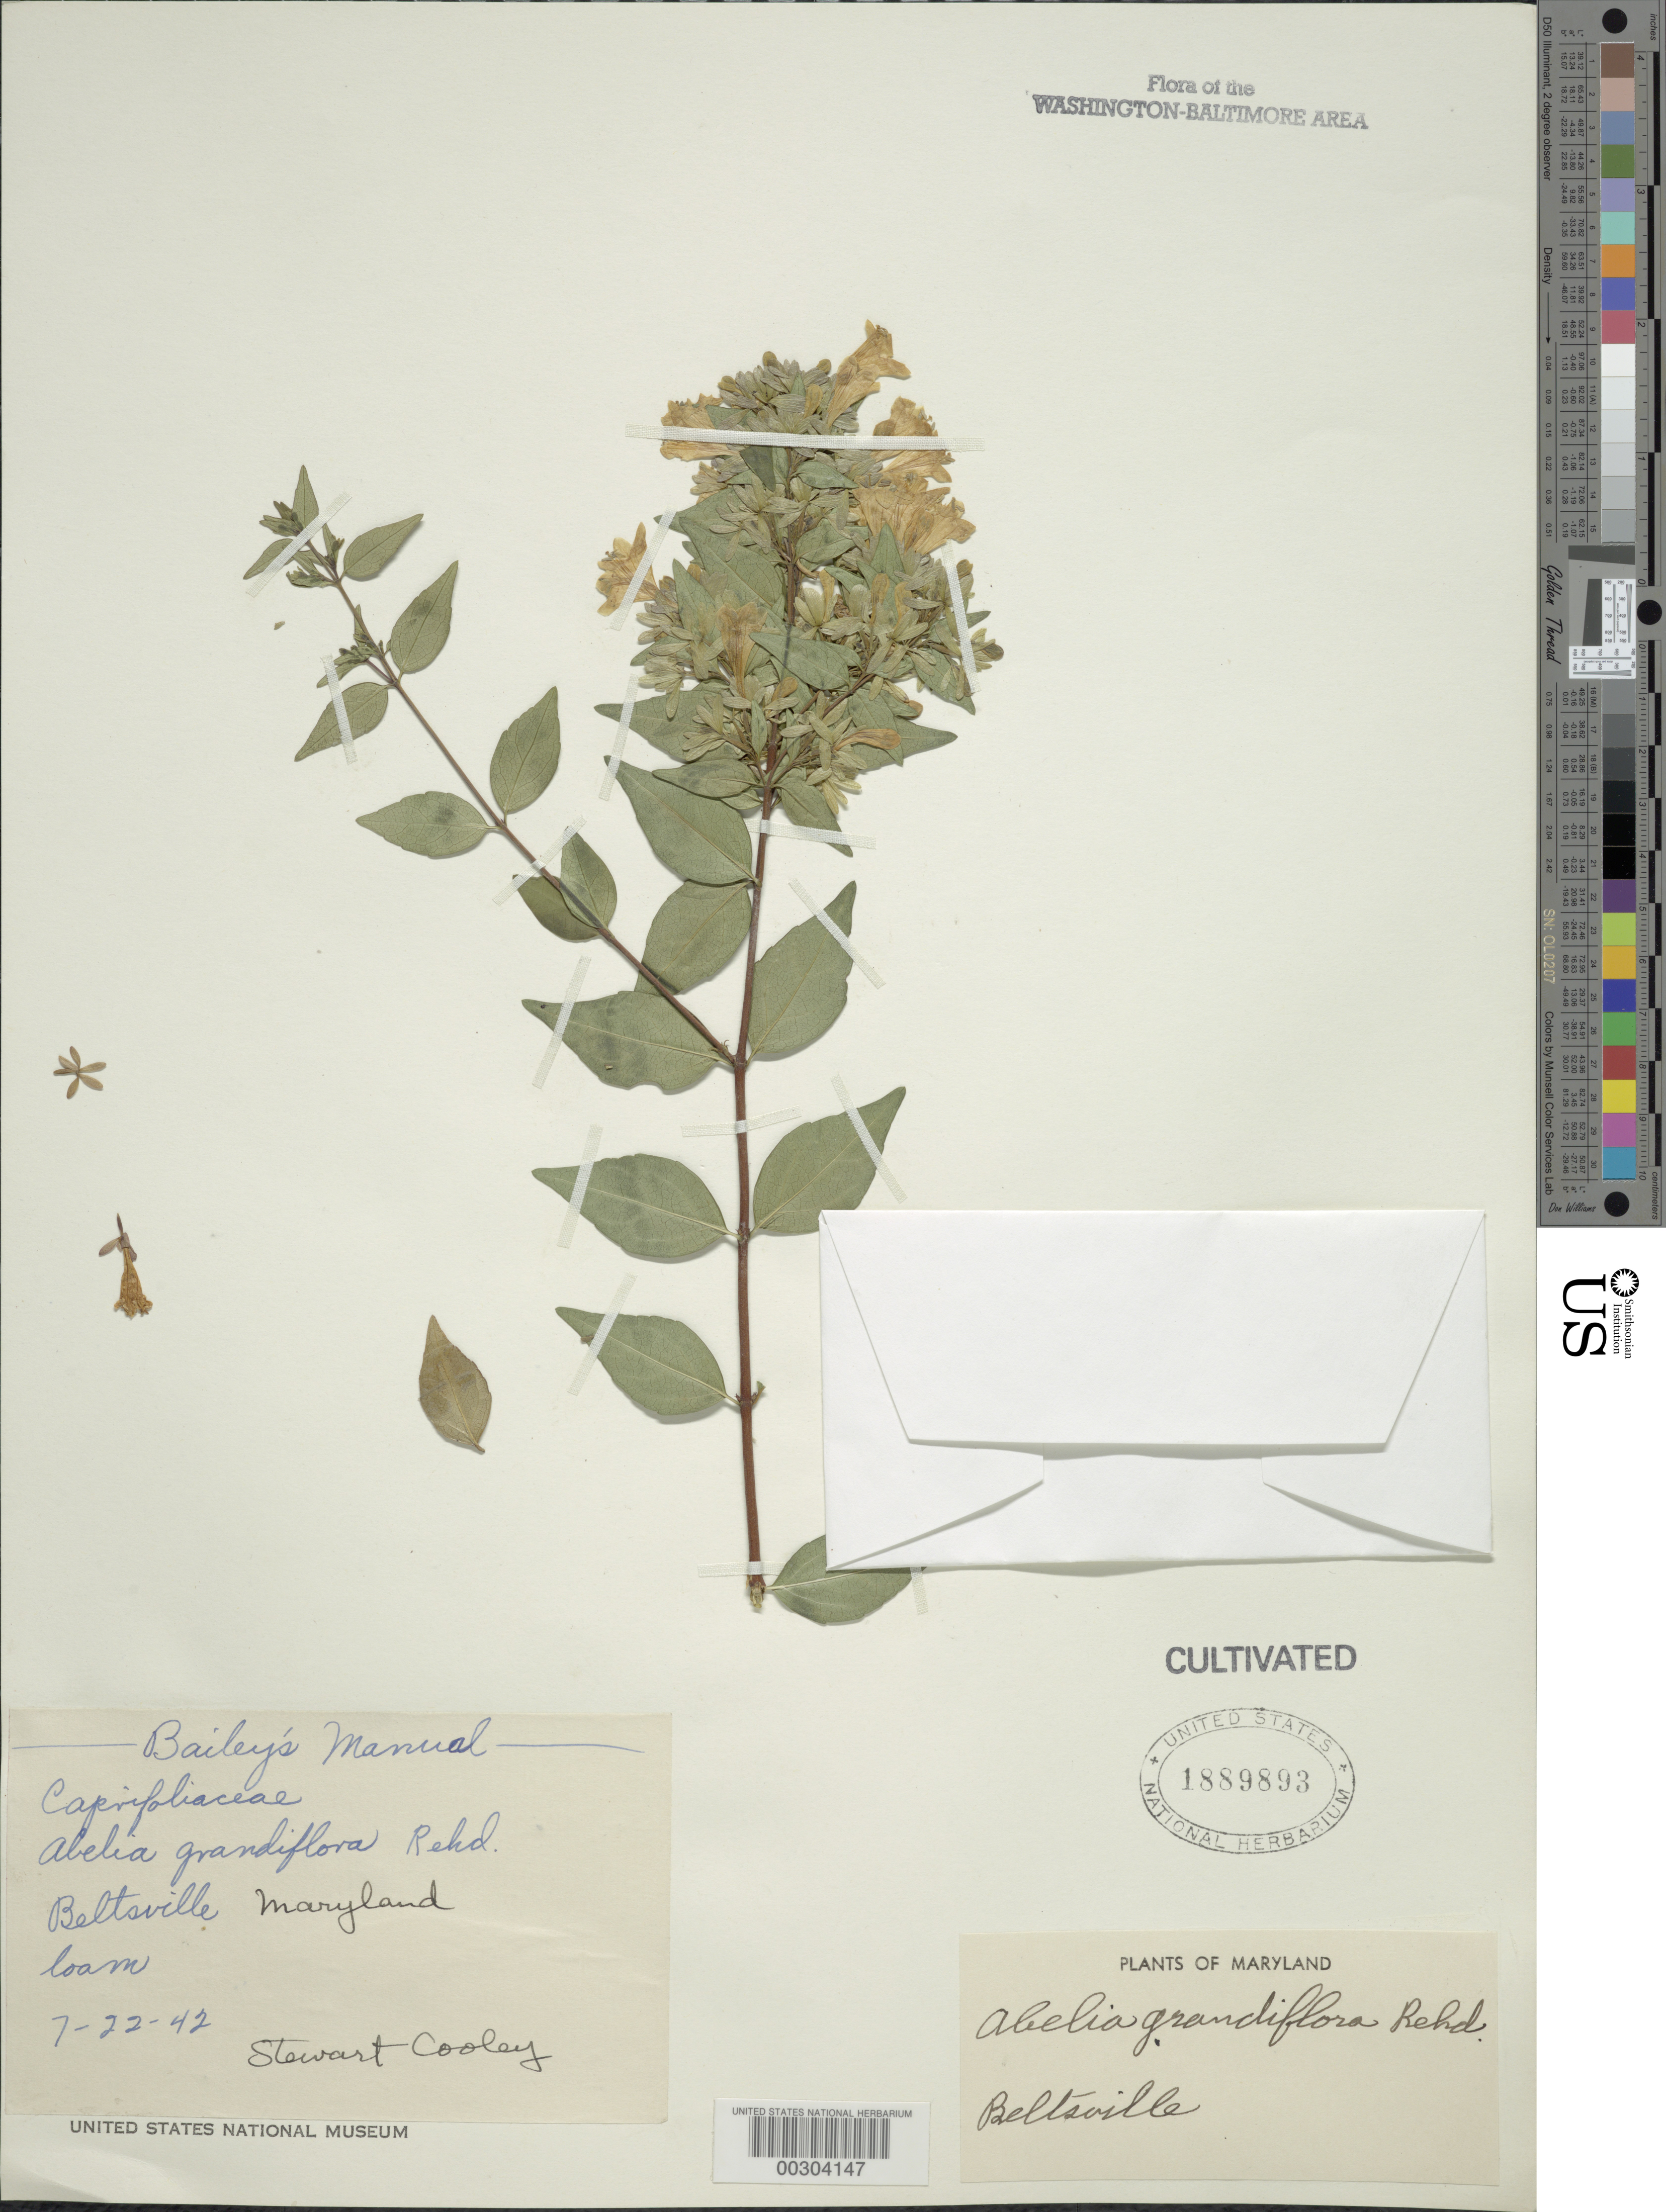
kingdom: Plantae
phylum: Tracheophyta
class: Magnoliopsida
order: Dipsacales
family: Caprifoliaceae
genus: Abelia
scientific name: Abelia grandiflora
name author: (André) Rehder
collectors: S. Cooley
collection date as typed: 22 Jul 1942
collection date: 1942-07-22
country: United States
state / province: Maryland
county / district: Prince George's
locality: Beltsville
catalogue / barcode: US 1889893